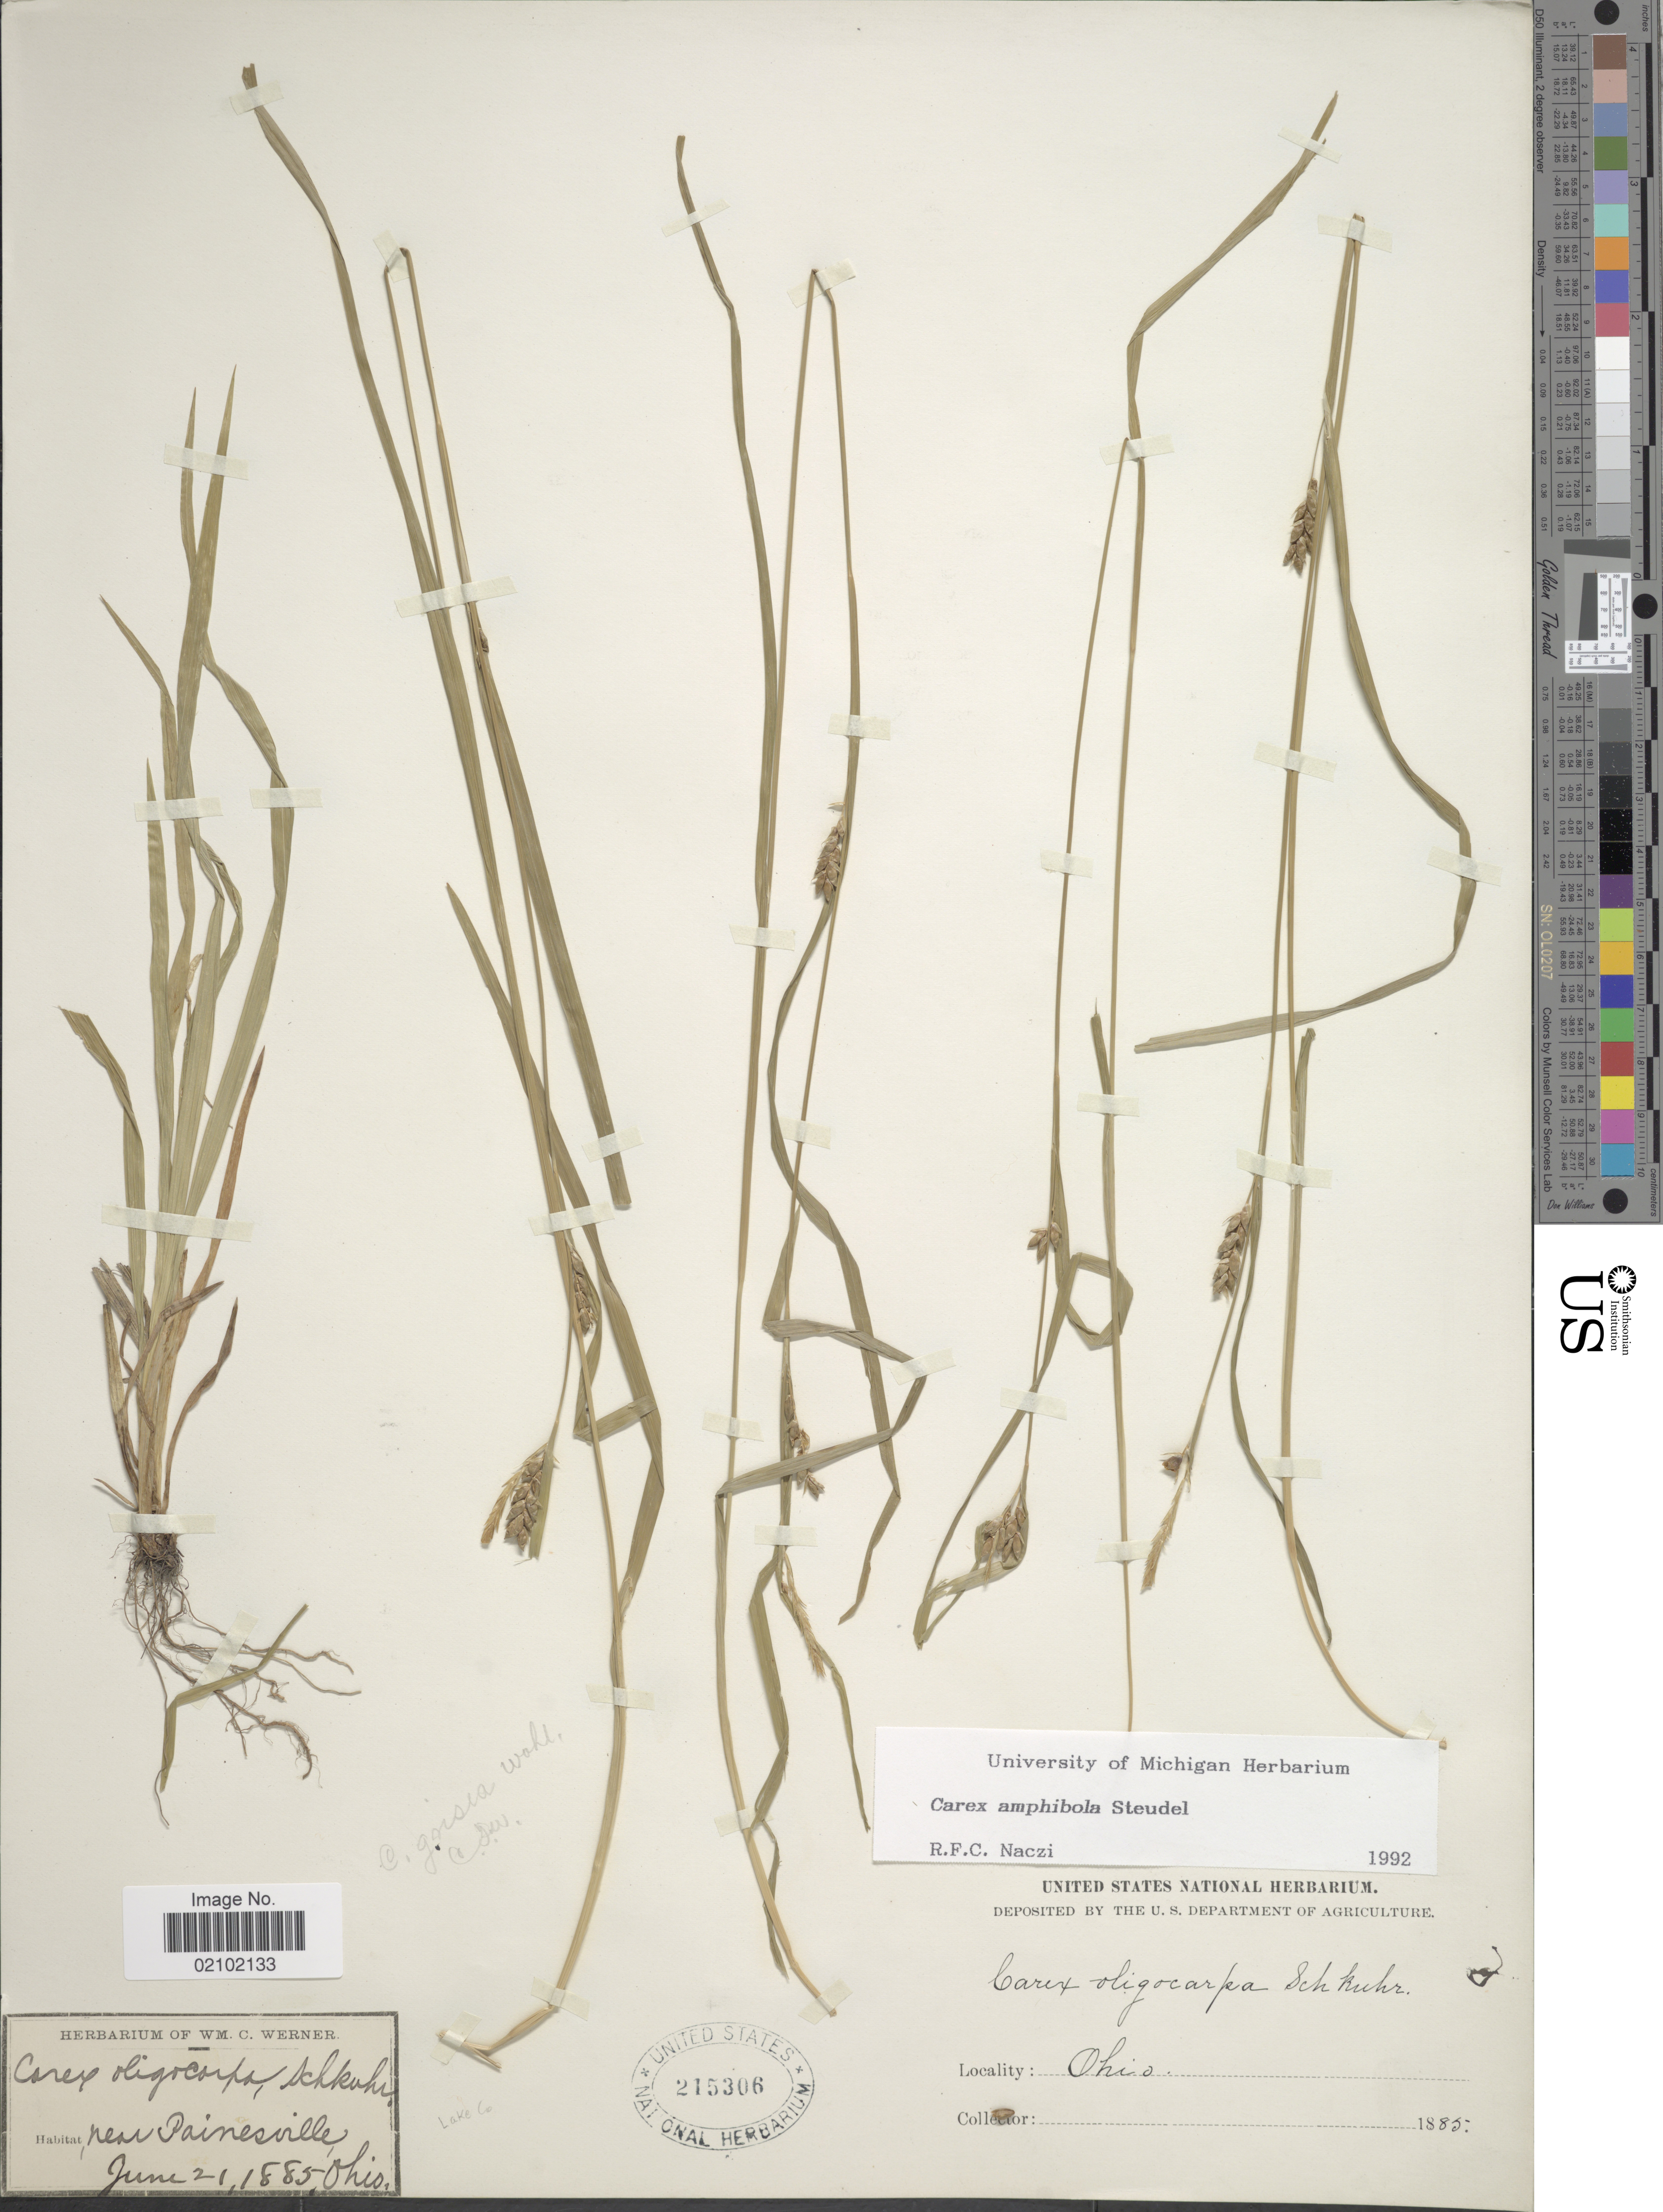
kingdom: Plantae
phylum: Tracheophyta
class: Liliopsida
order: Poales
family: Cyperaceae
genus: Carex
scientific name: Carex amphibola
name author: Steud.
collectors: ex herb. Wm. C. Werner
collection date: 1885-06-21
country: United States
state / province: Ohio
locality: Near Painesville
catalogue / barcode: US 215306